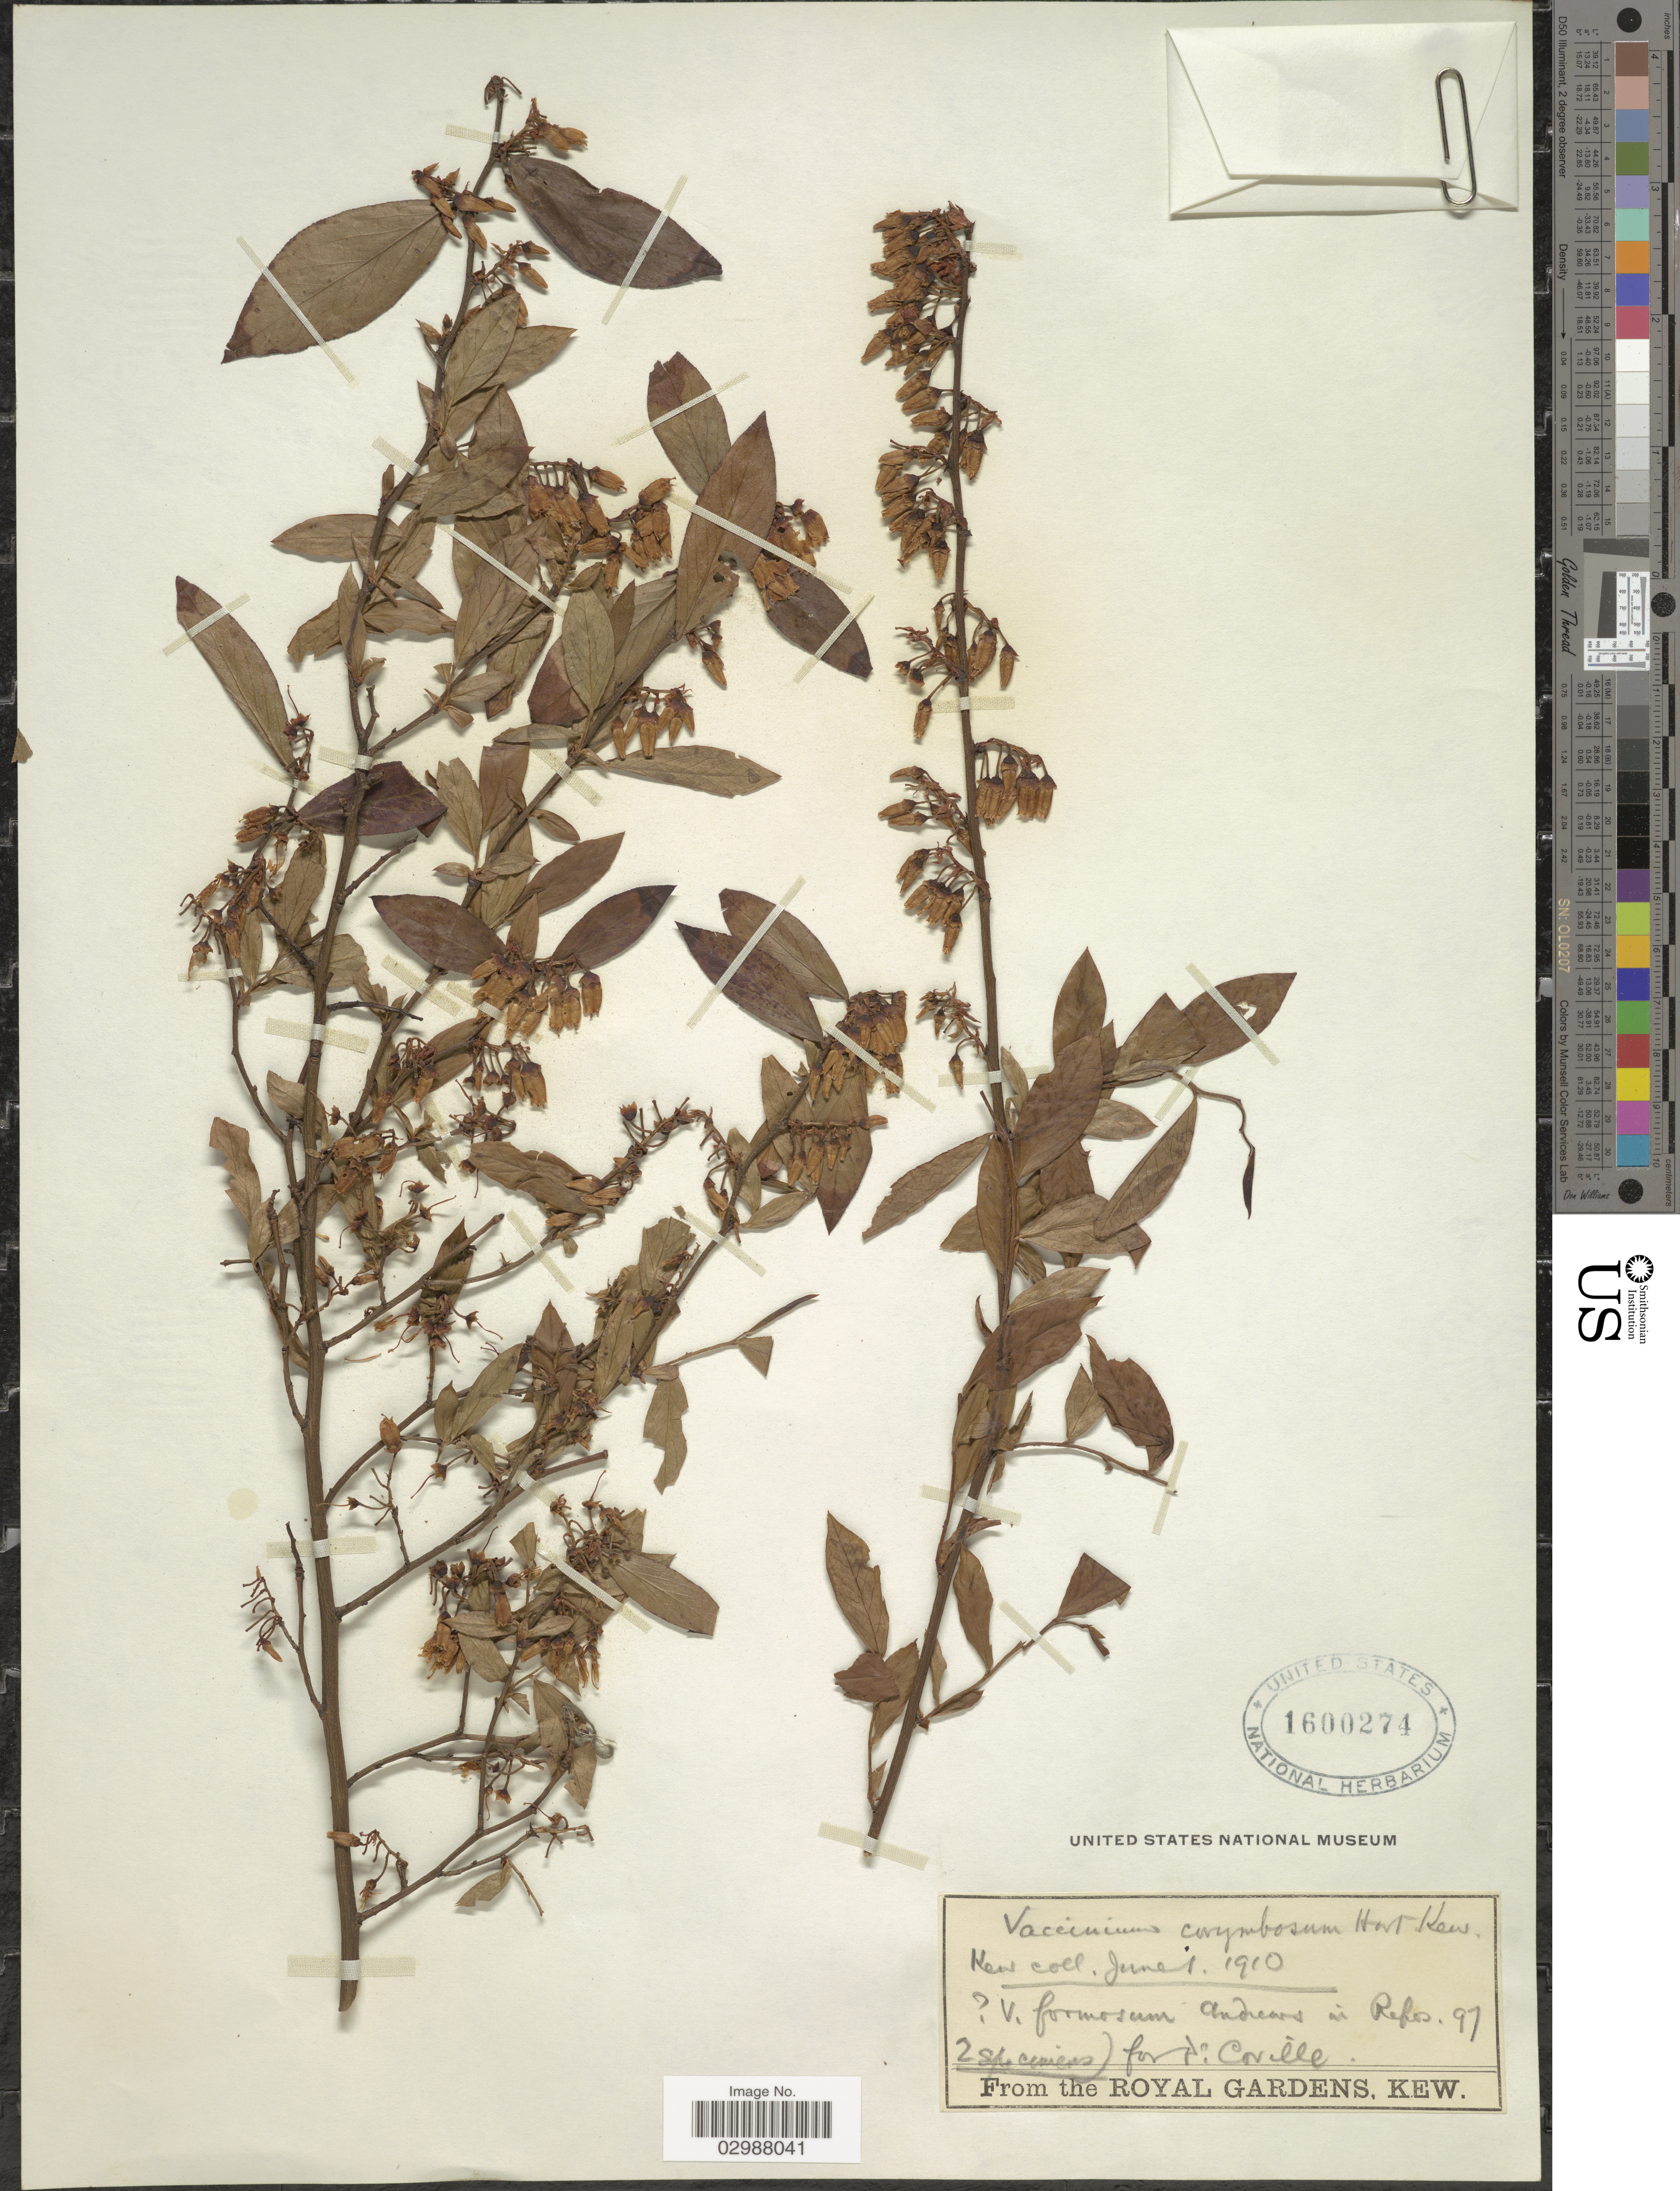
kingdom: Plantae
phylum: Tracheophyta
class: Magnoliopsida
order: Ericales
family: Ericaceae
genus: Vaccinium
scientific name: Vaccinium corymbosum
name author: L.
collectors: Kew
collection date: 1910-06-01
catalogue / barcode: US 1600274